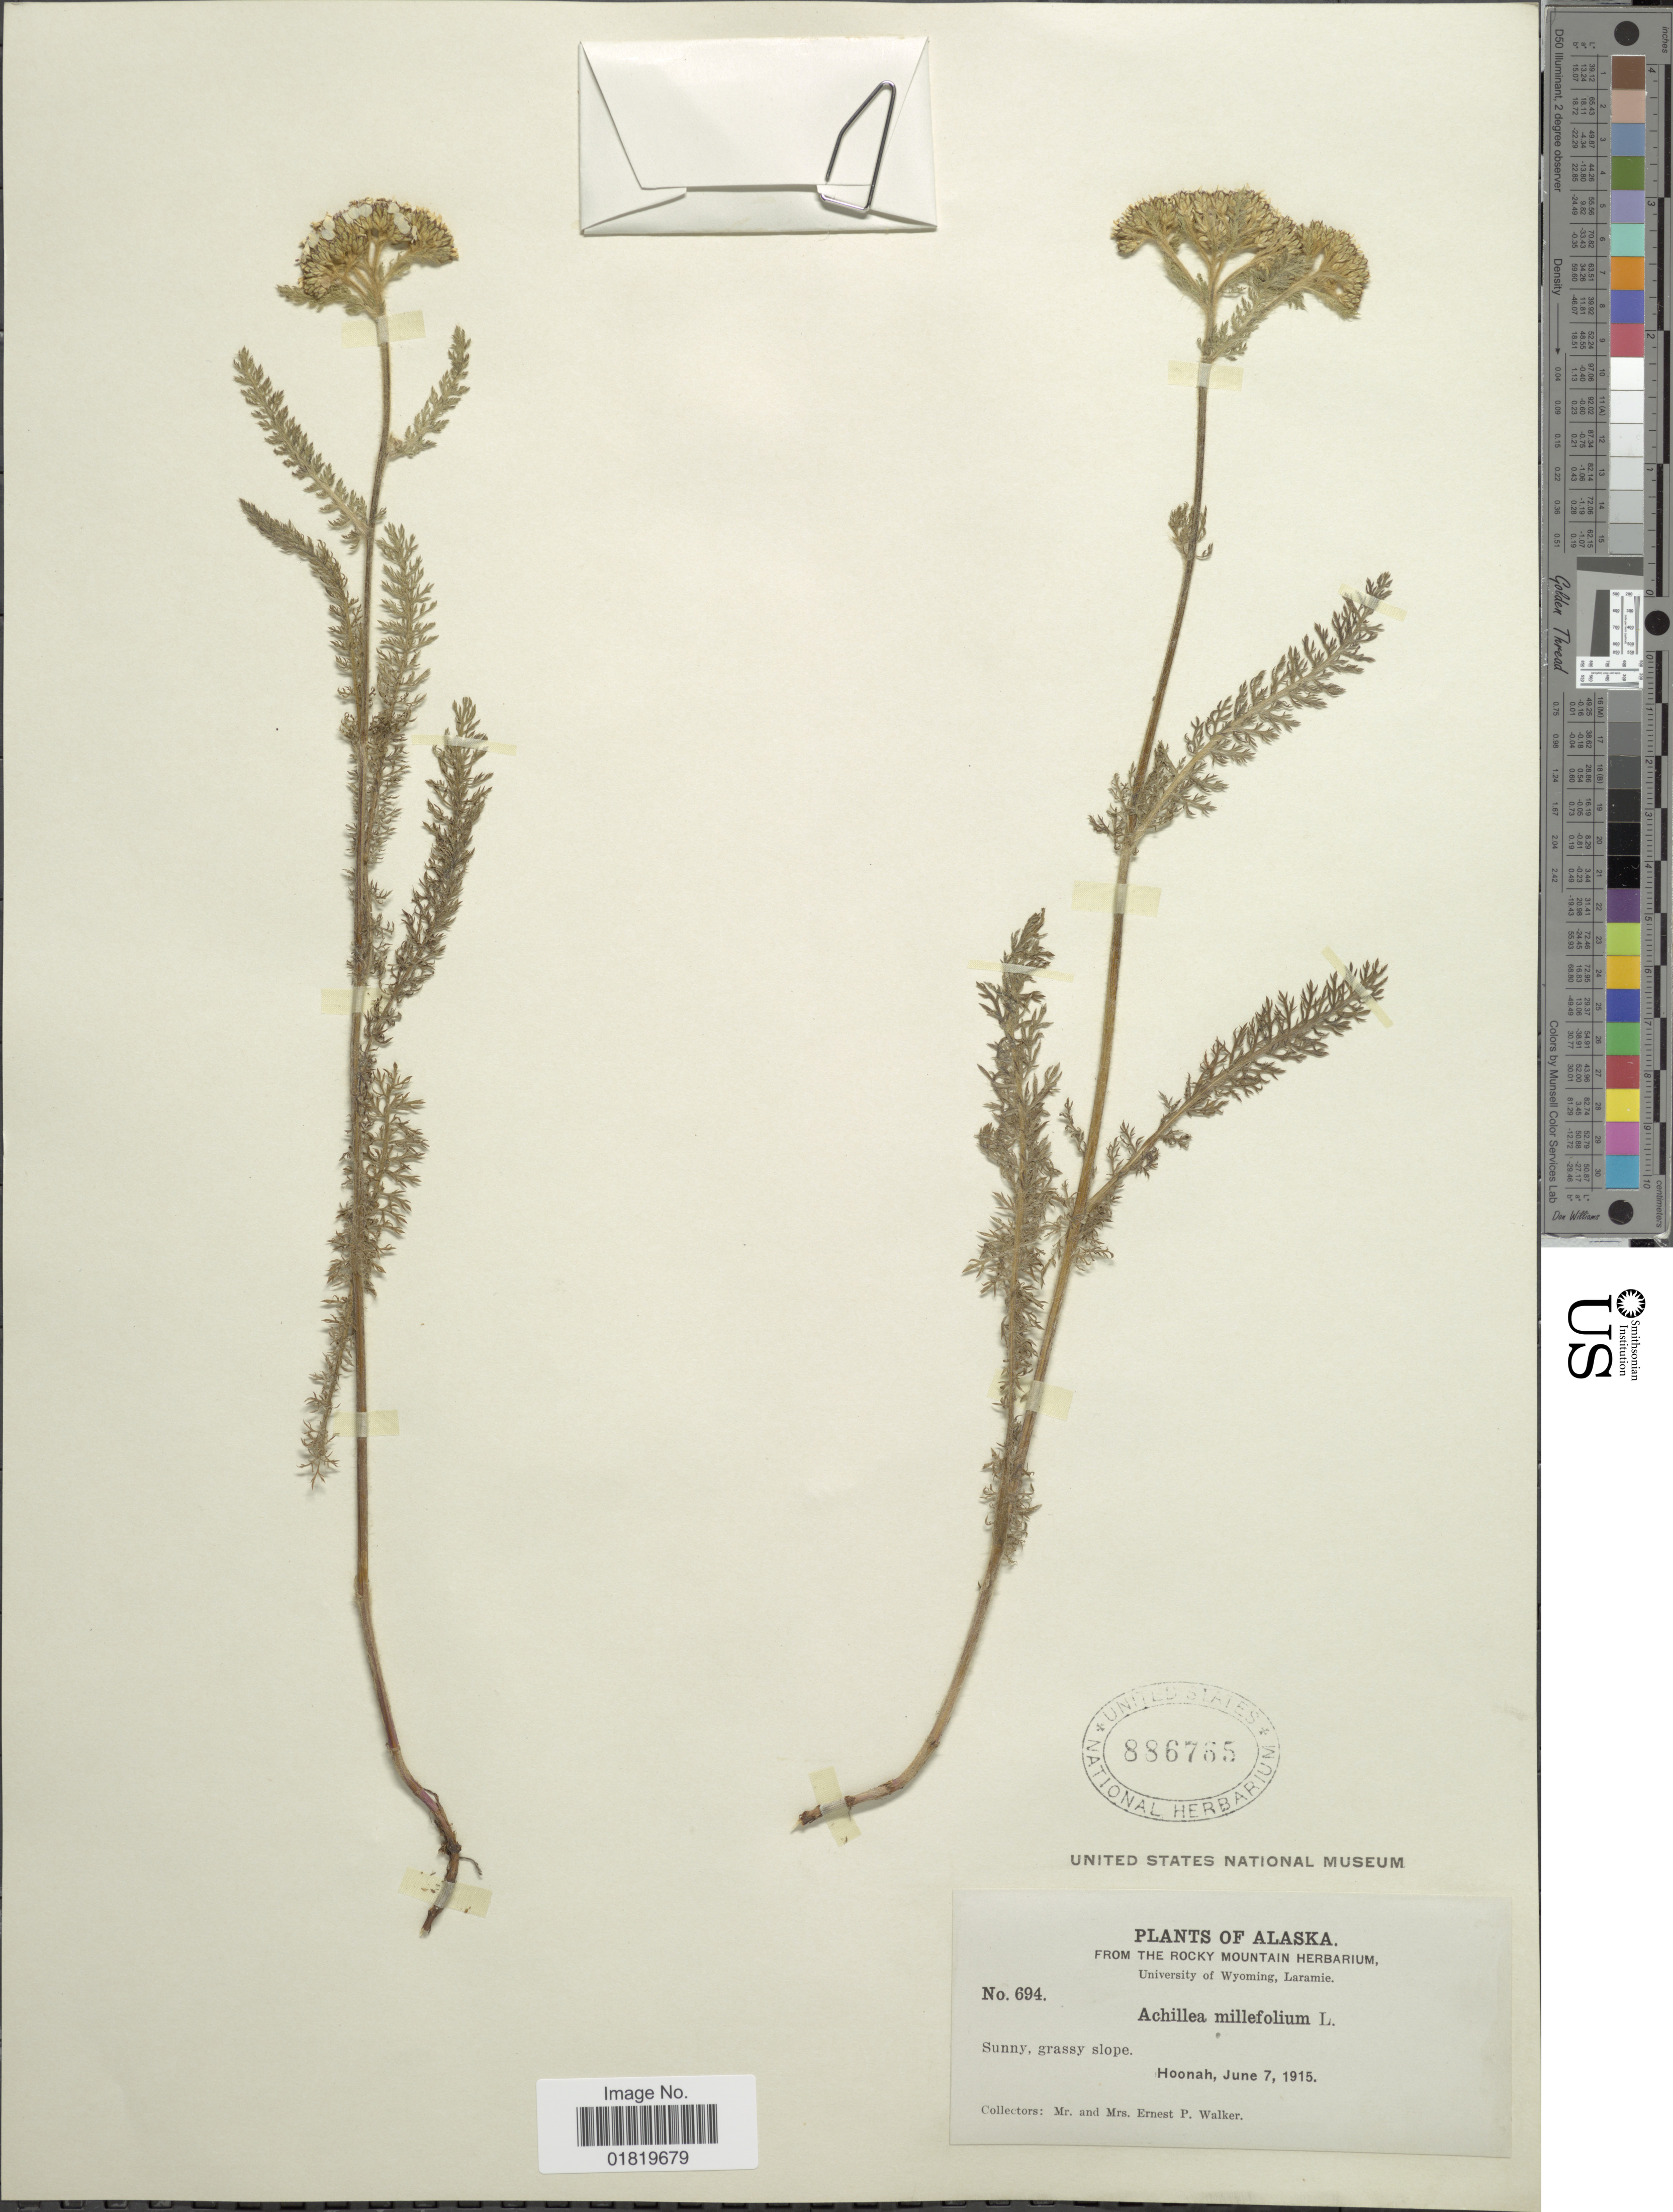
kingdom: Plantae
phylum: Tracheophyta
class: Magnoliopsida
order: Asterales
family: Asteraceae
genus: Achillea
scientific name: Achillea borealis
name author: Bong.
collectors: E. P. Walker & E. Walker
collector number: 694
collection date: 1915-06-07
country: United States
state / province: Alaska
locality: Hoonah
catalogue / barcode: US 886755